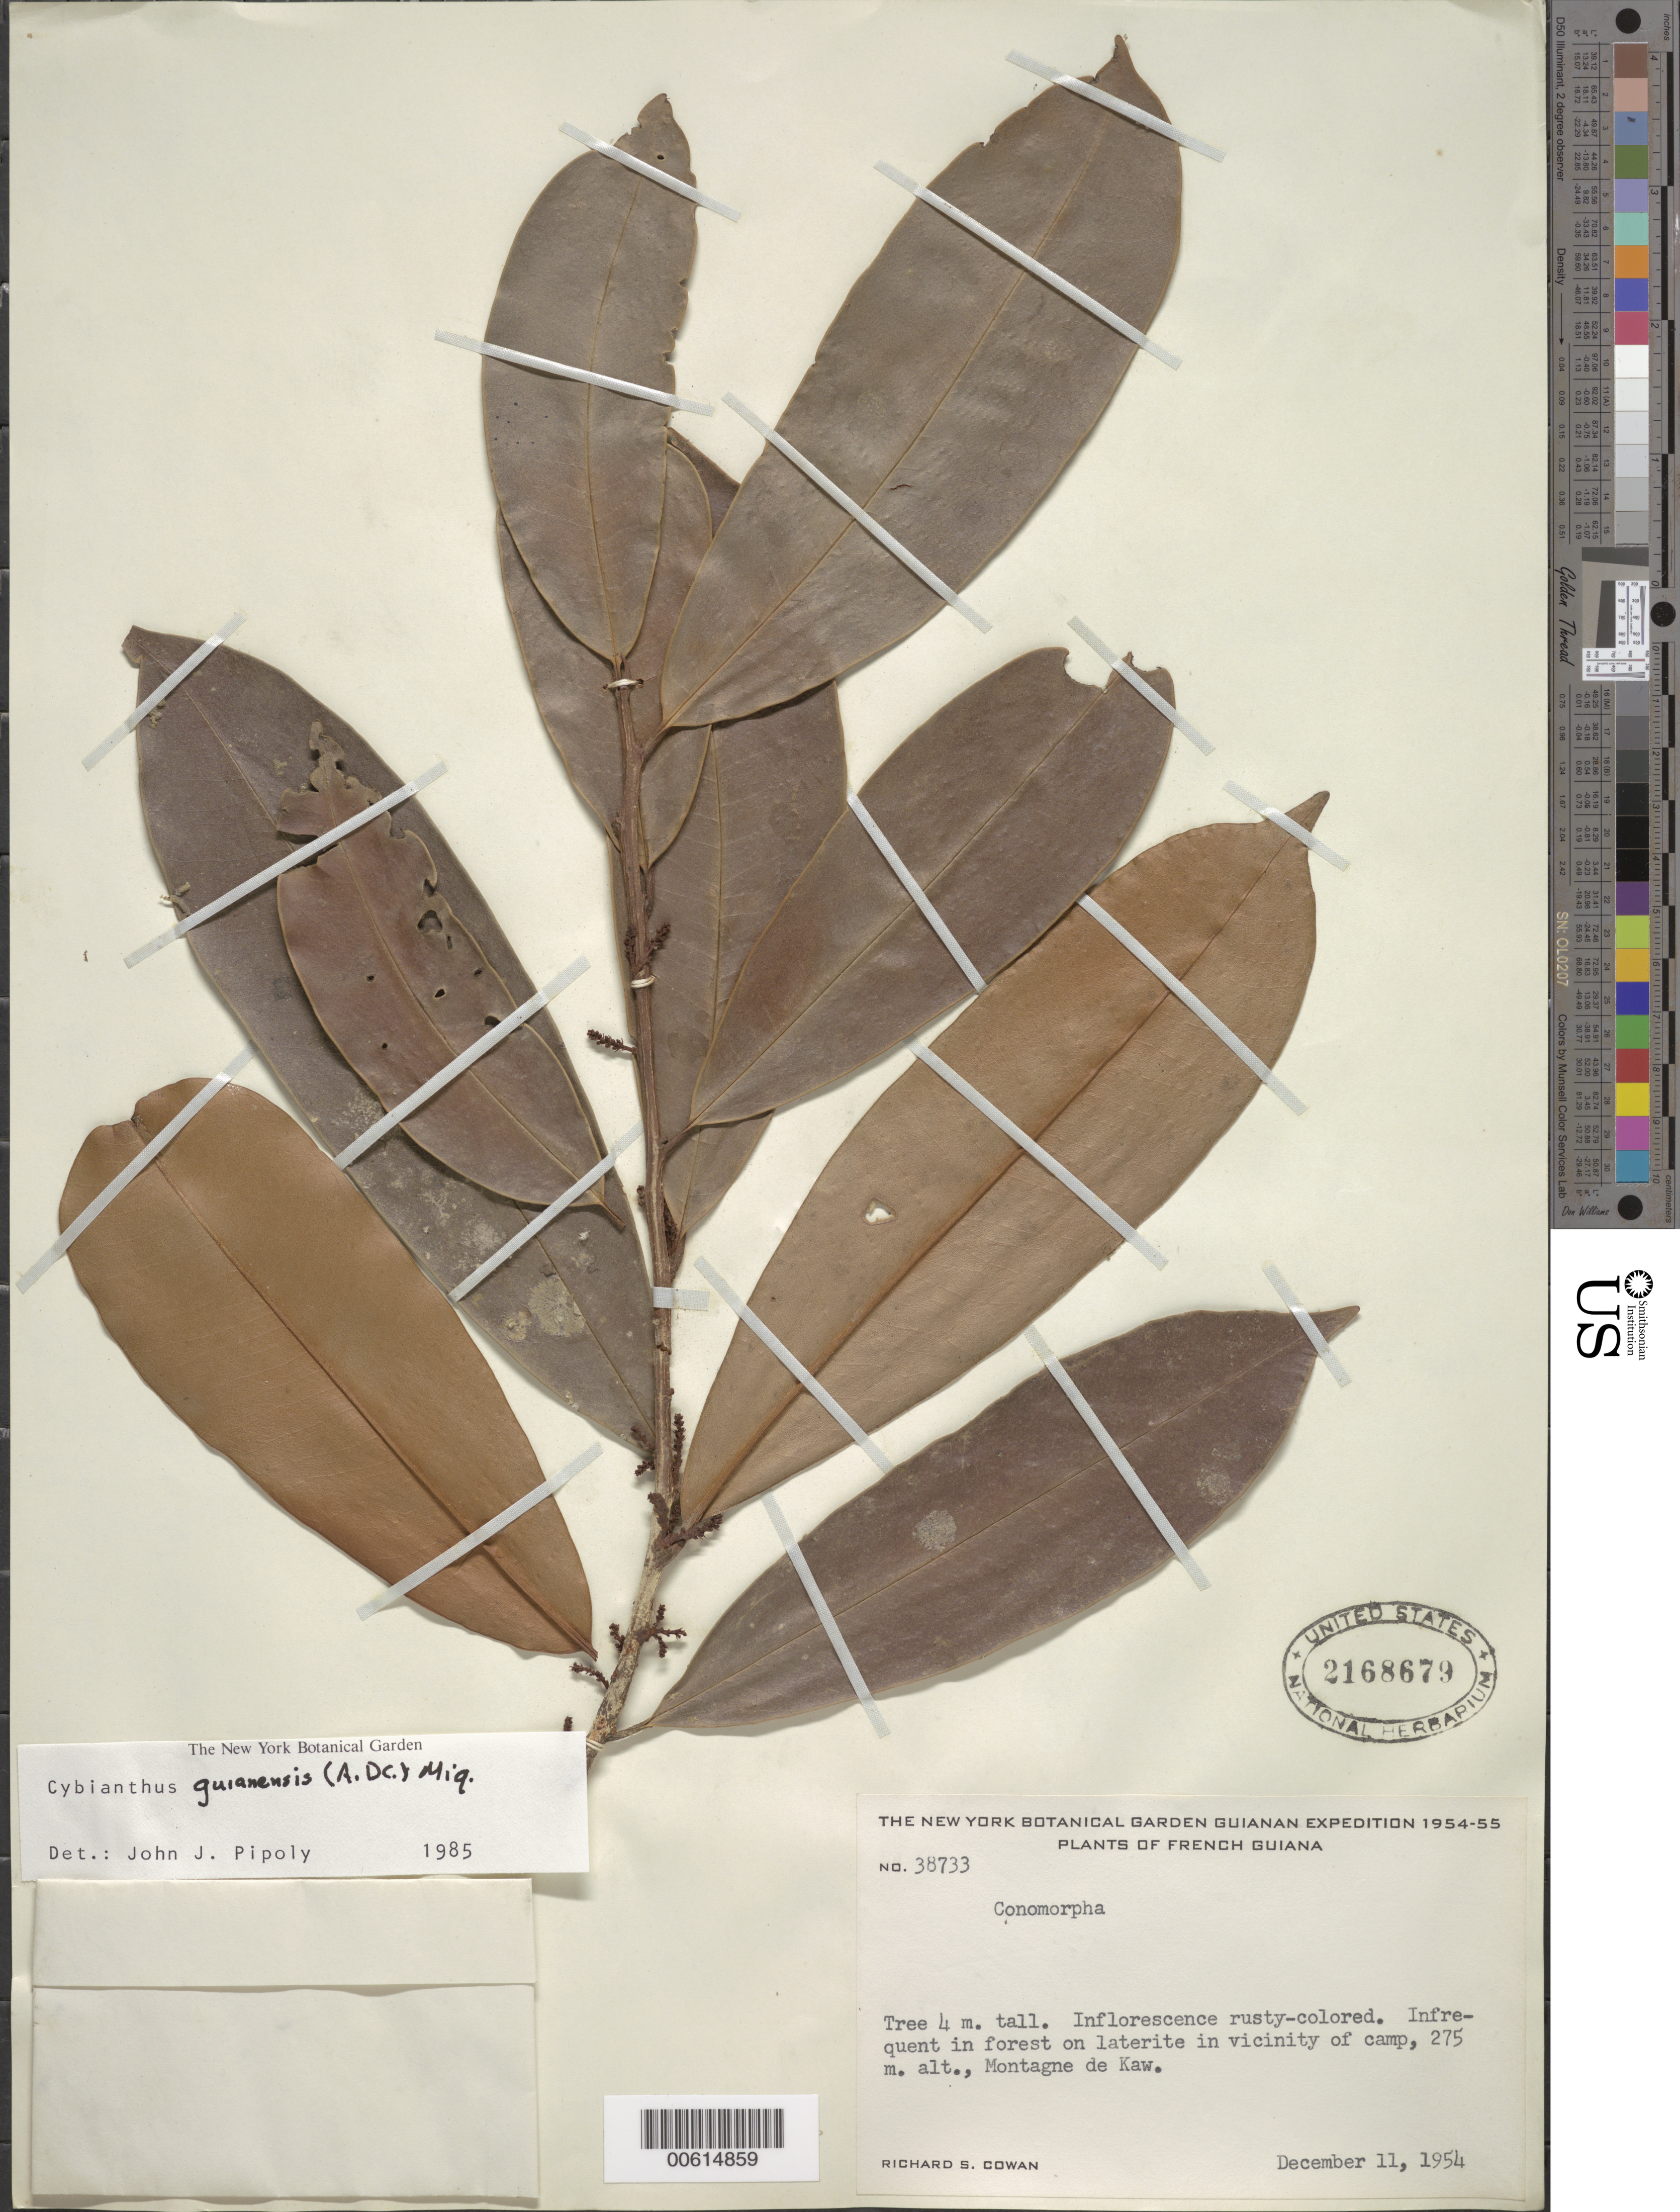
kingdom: Plantae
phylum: Tracheophyta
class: Magnoliopsida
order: Ericales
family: Primulaceae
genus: Cybianthus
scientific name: Cybianthus guyanensis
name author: (A. DC.) Miq.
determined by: Pipoly, J. J., III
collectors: R. S. Cowan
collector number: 38733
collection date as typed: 11-Dec-54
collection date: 1954-12-11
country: French Guiana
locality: Montagne de Kaw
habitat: Forest on laterite in vicinity of camp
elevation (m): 275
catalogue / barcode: US 2168679